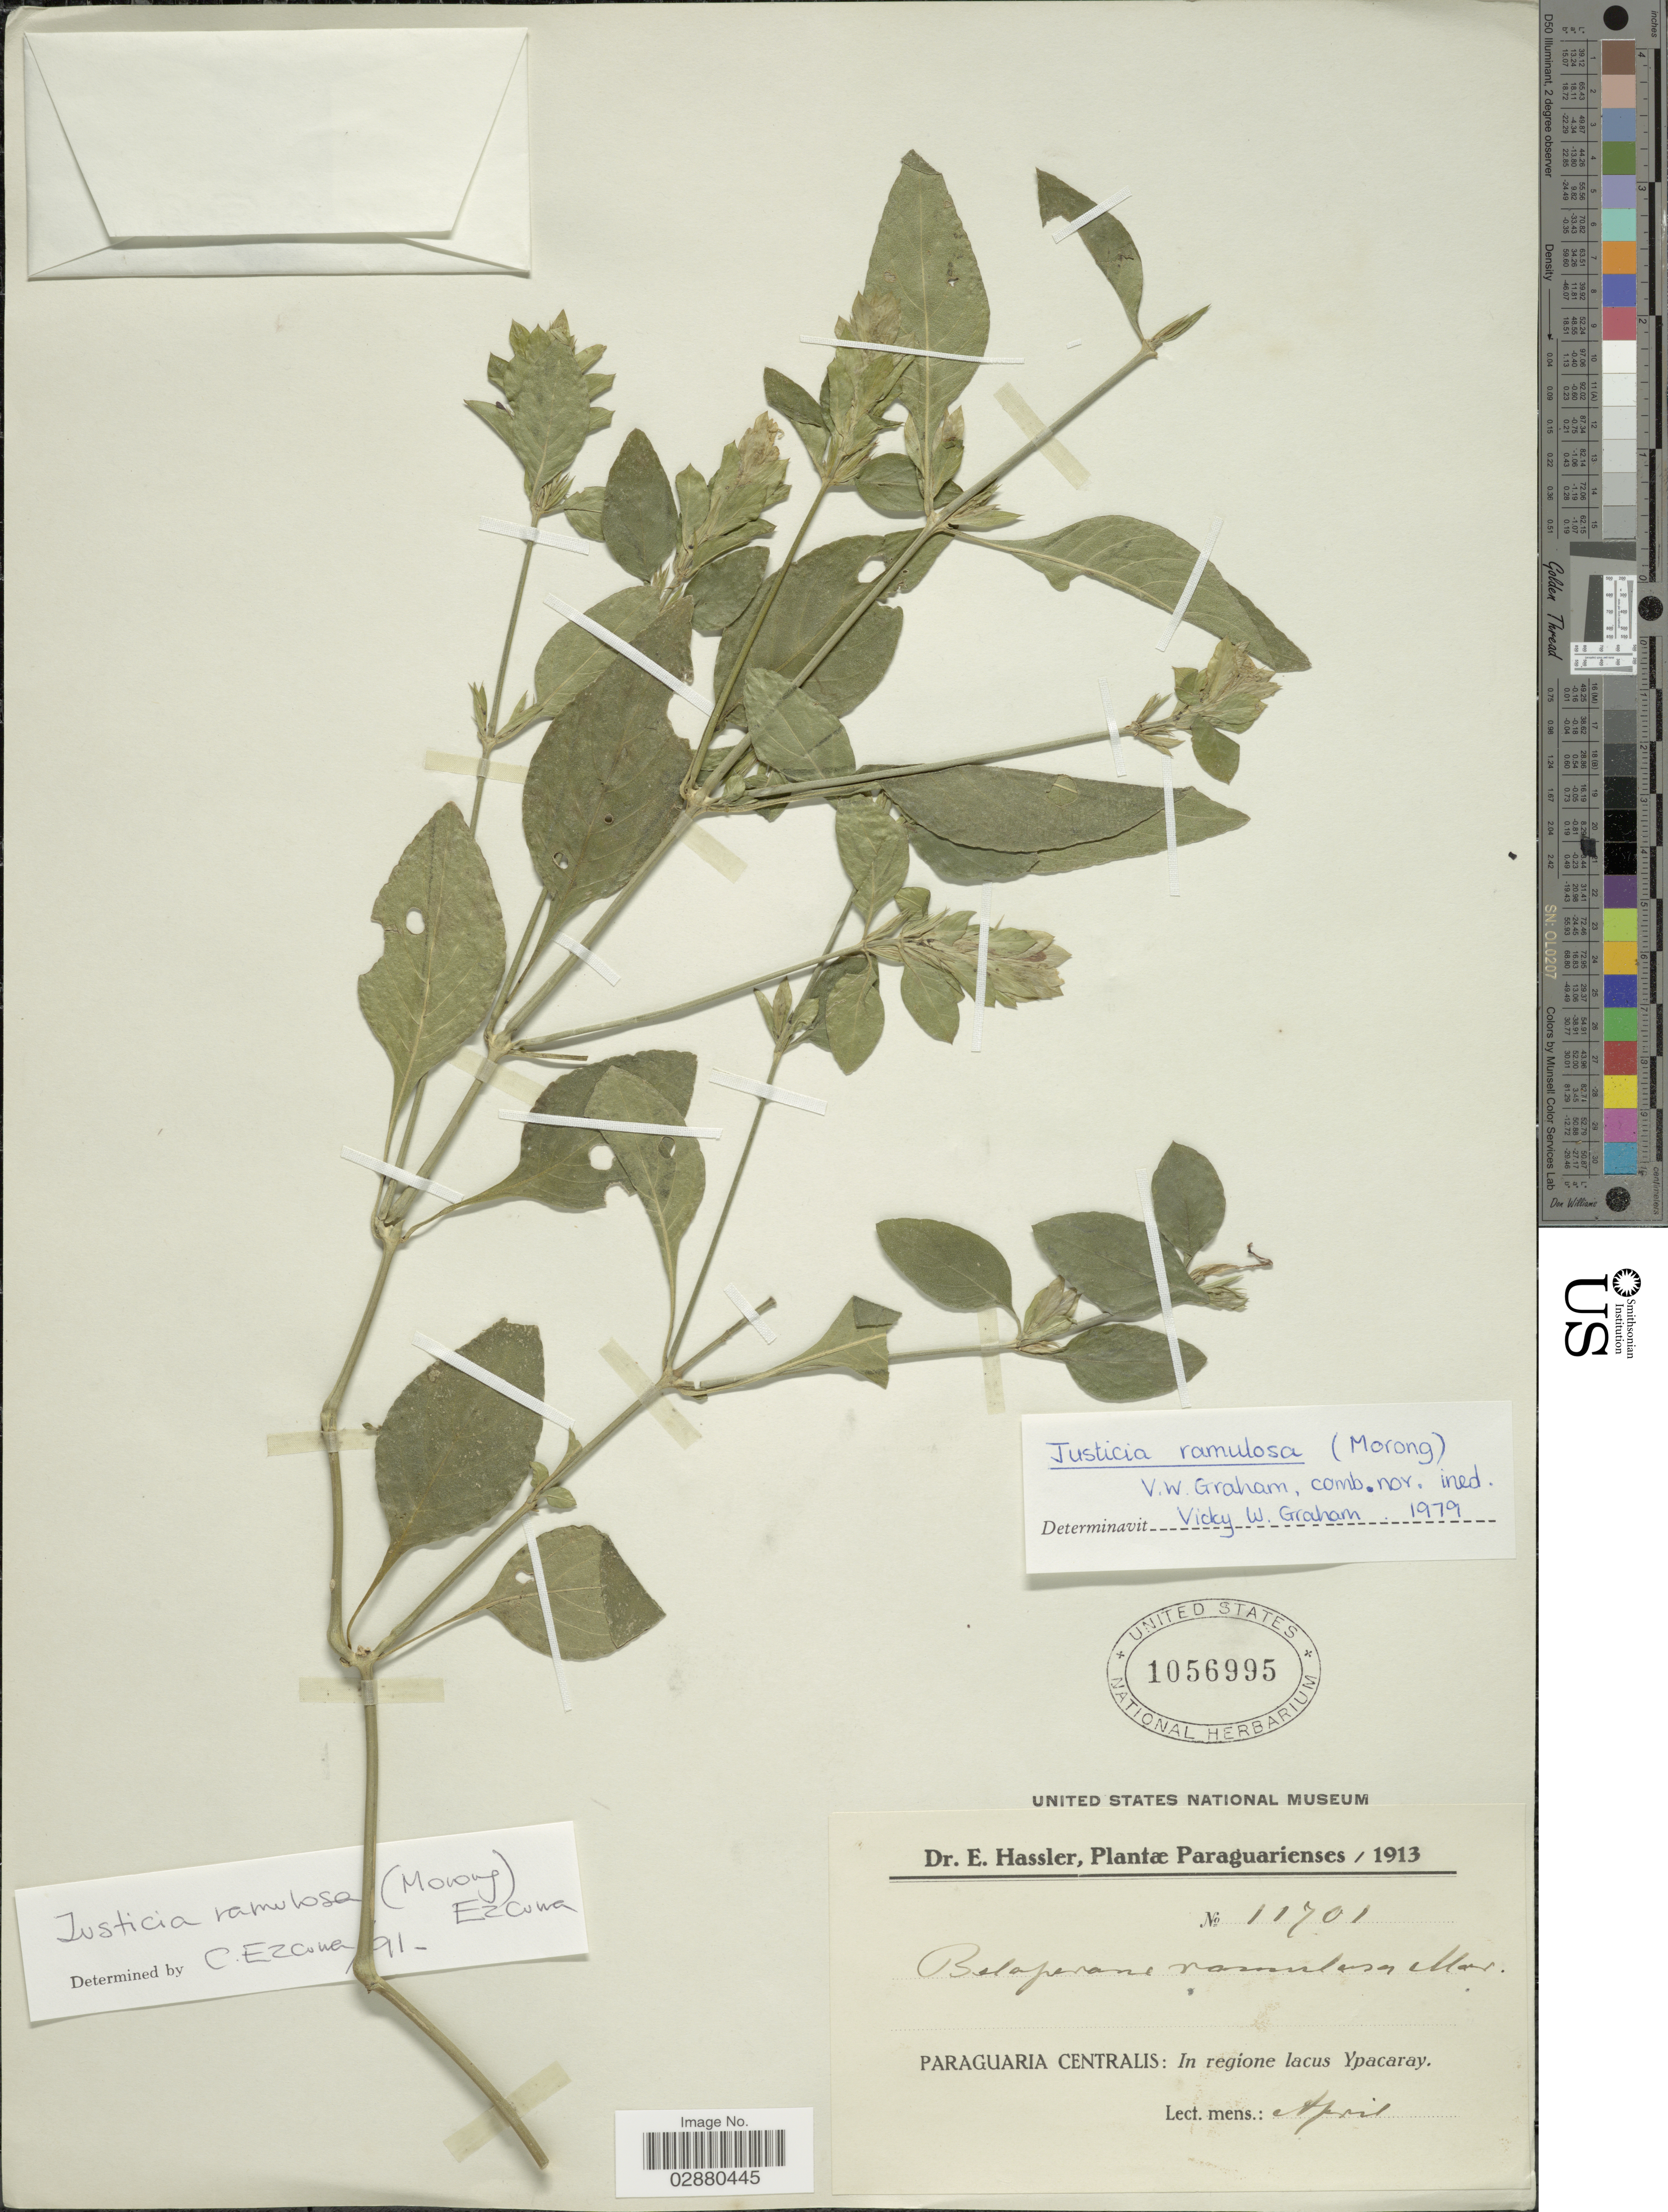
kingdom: Plantae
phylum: Tracheophyta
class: Magnoliopsida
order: Lamiales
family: Acanthaceae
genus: Justicia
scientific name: Justicia ramulosa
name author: (Morong) C. Ezcurra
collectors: E. Hassler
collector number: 11701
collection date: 1913-04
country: Paraguay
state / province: Central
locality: Paraguarienses. Paraguaria Centralis: in regione lacus Ypacaray.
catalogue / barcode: US 1056995